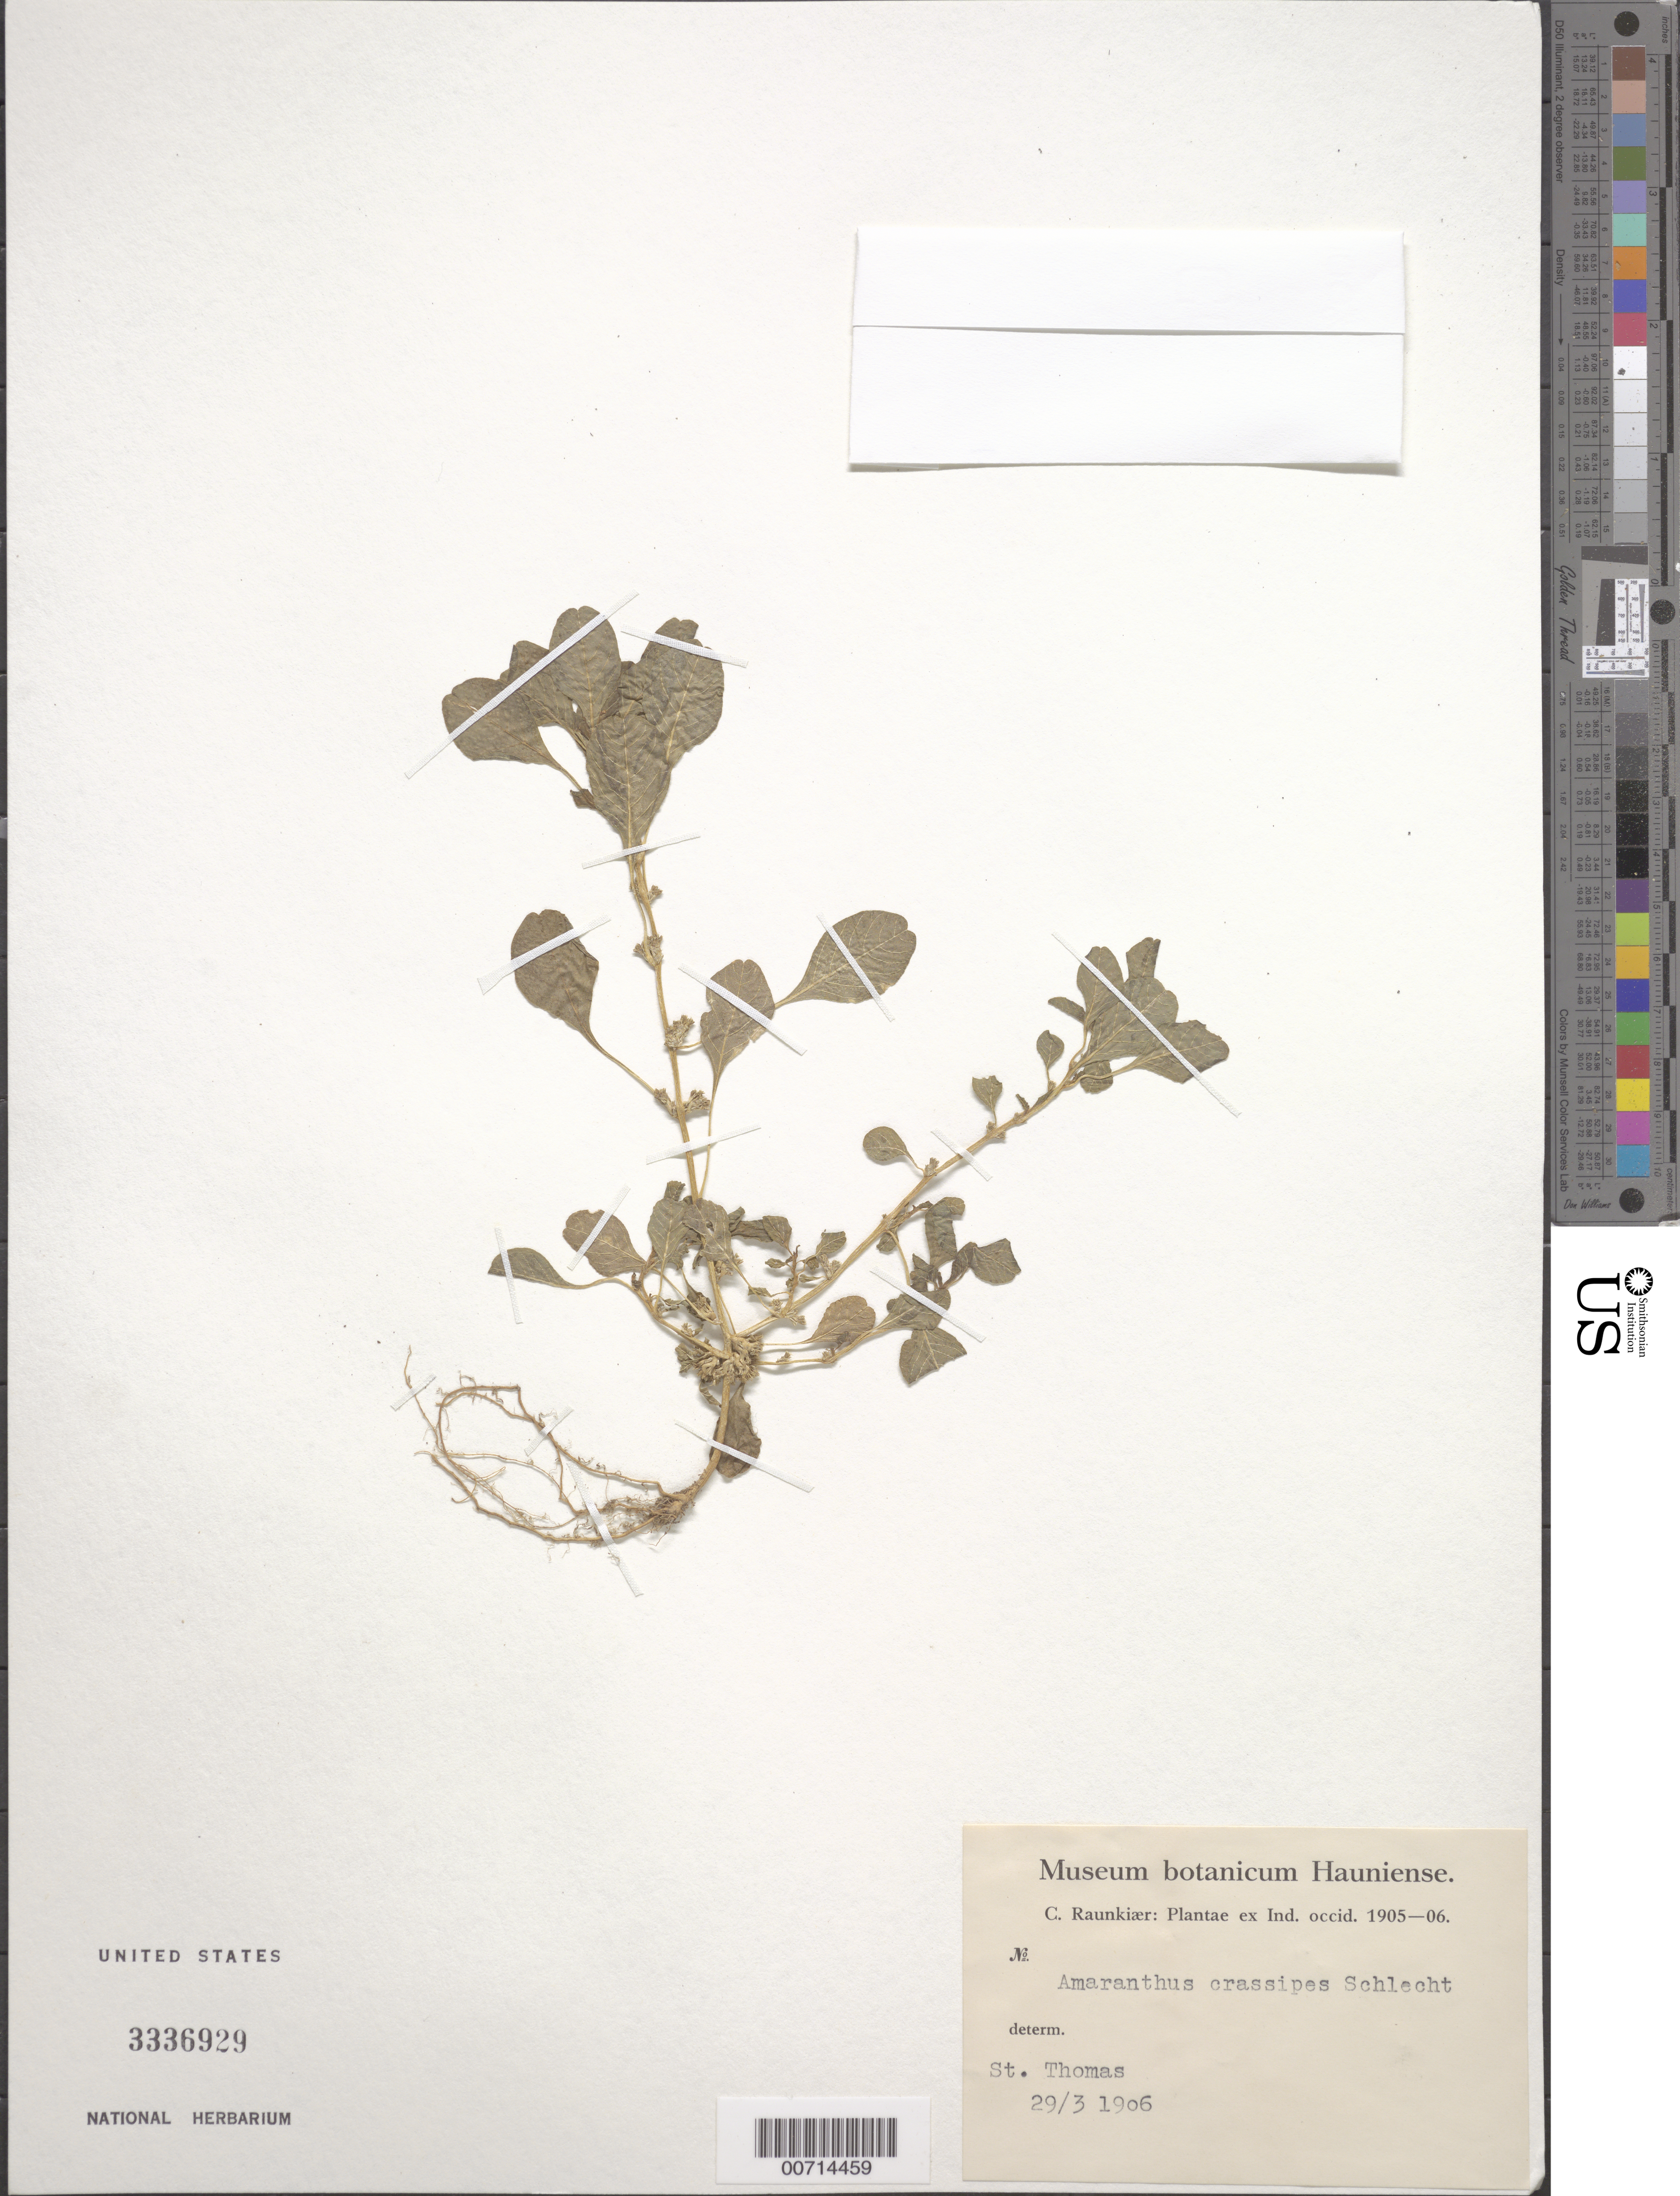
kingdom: Plantae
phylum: Tracheophyta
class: Magnoliopsida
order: Caryophyllales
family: Amaranthaceae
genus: Amaranthus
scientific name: Amaranthus crassipes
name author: Schltdl.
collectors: C. Raunkiær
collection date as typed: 29 Mar 1906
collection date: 1906-03-29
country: U.S. Virgin Islands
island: St. Thomas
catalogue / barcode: US 3336929